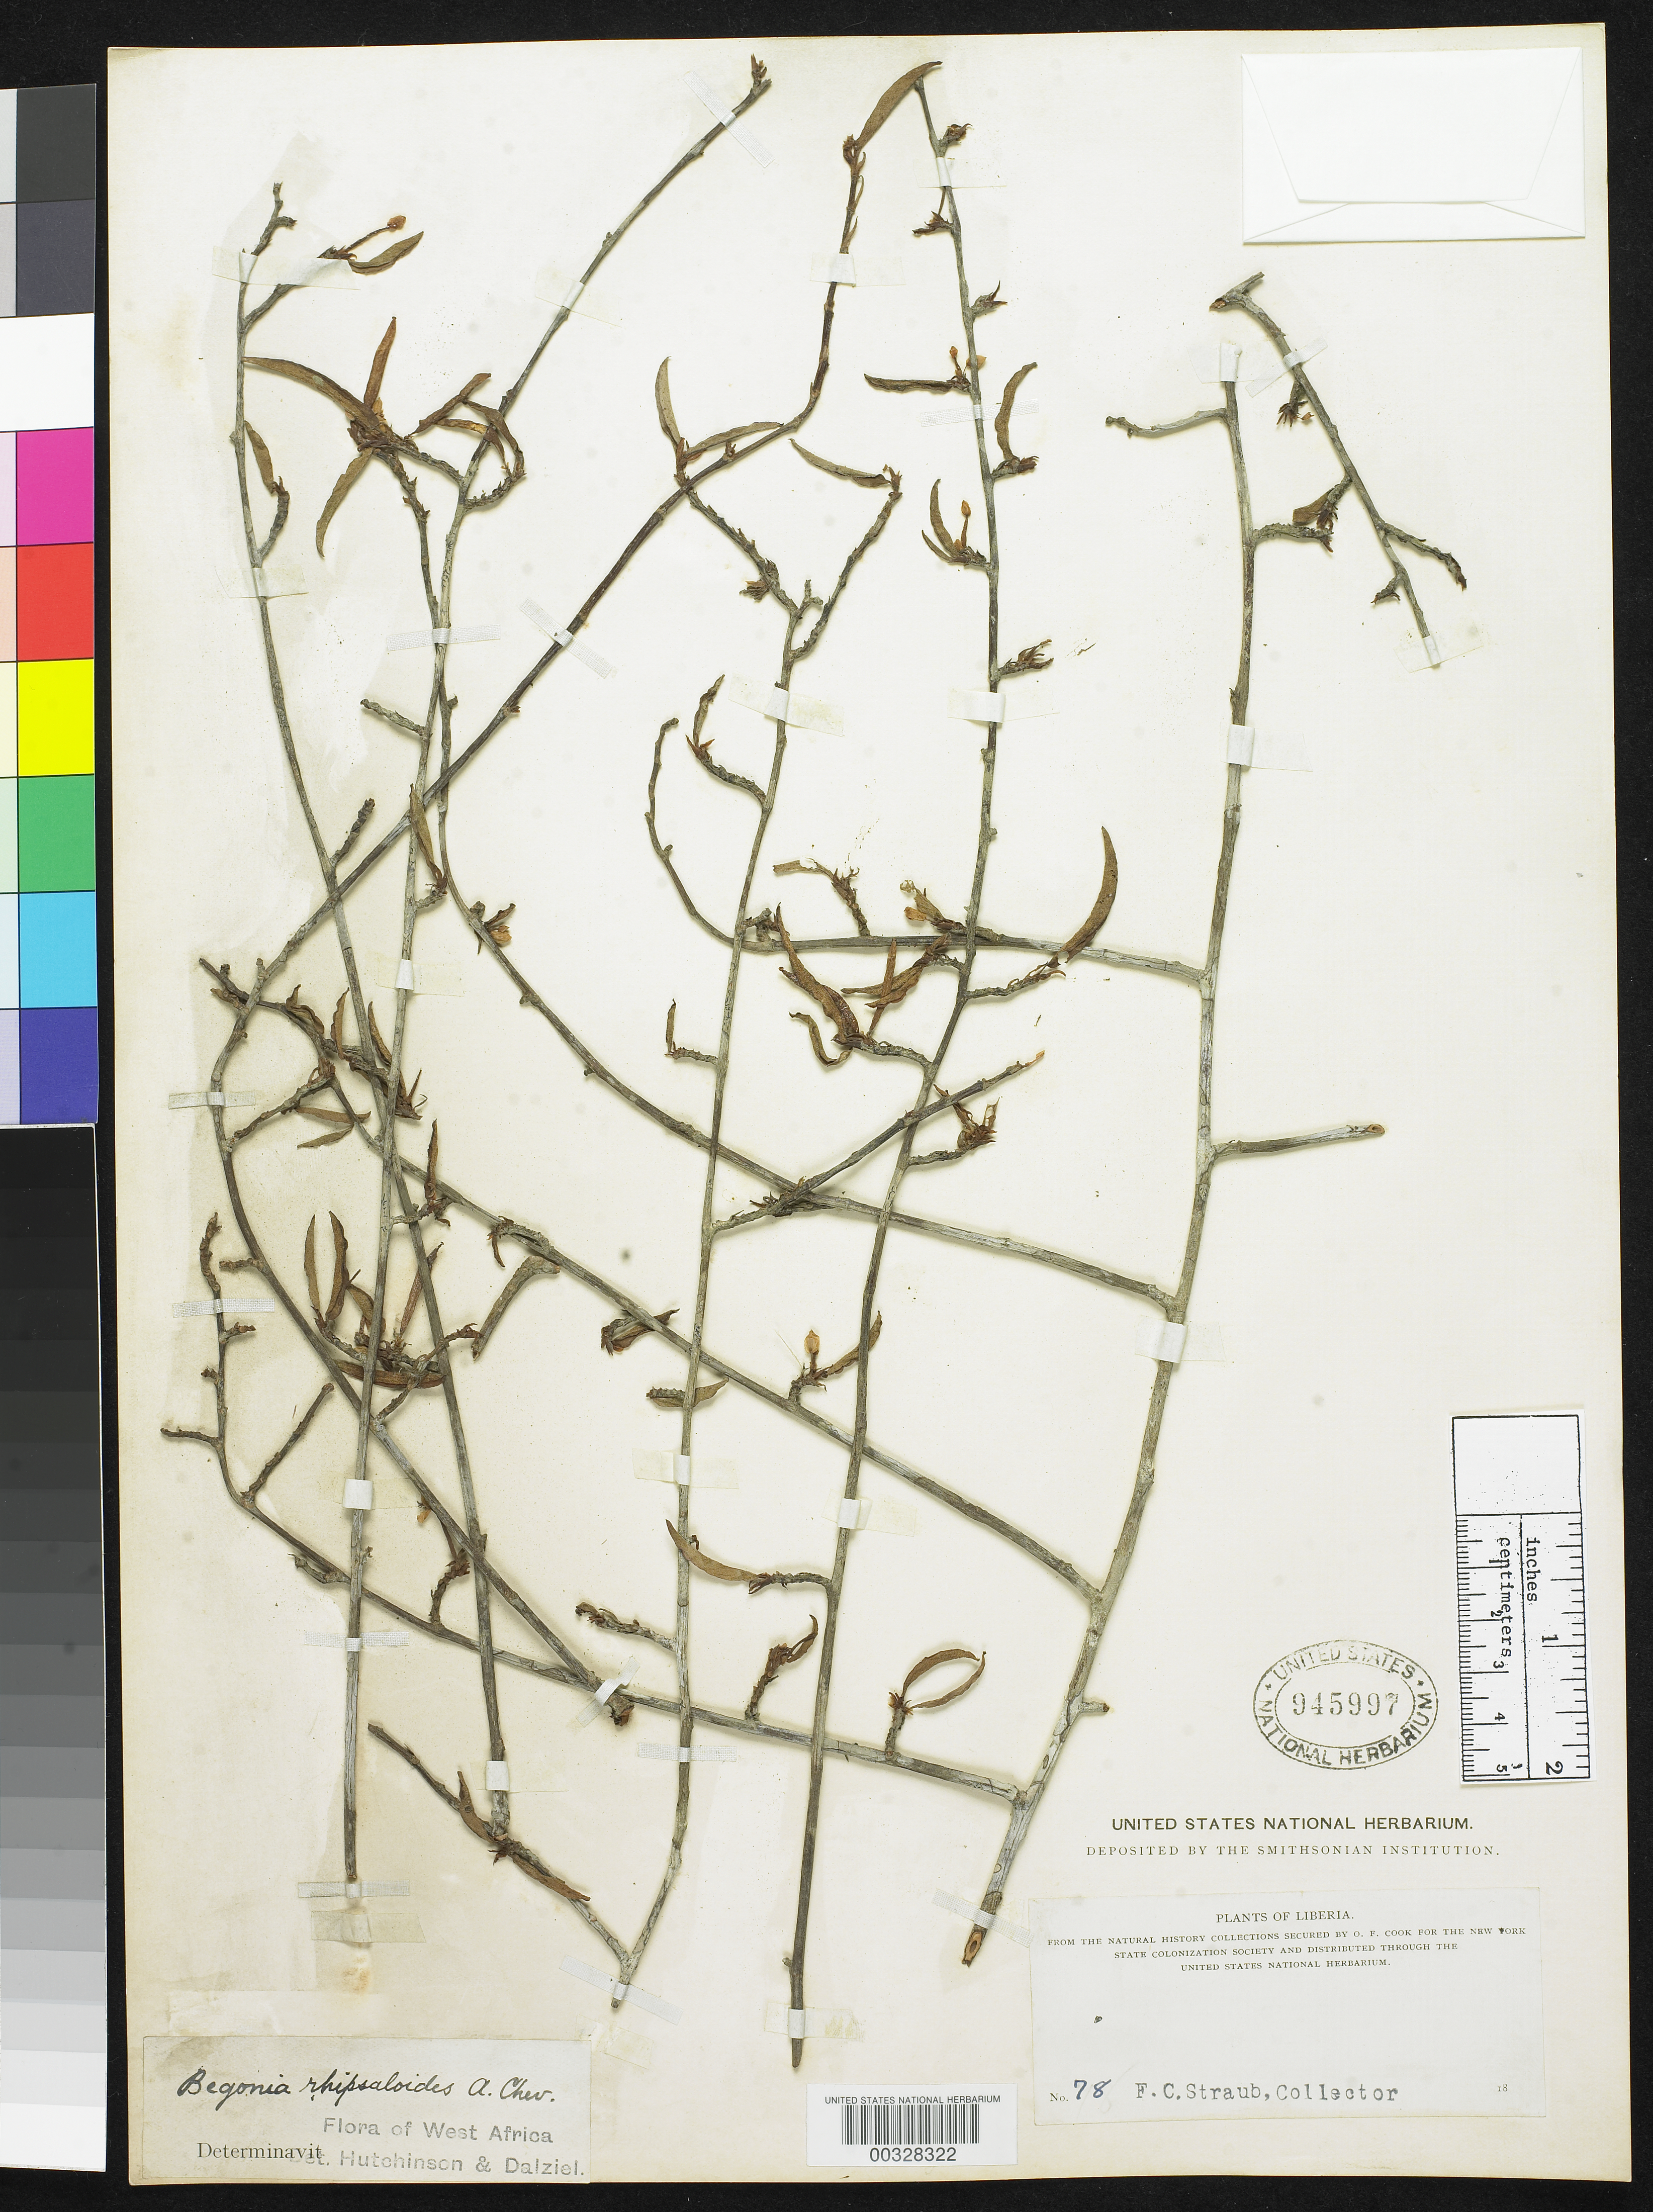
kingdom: Plantae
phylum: Tracheophyta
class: Magnoliopsida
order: Cucurbitales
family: Begoniaceae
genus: Begonia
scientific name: Begonia rhipsaloides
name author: A. Chev.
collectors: F. Straub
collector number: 78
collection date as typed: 18--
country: Liberia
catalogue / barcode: US 945997